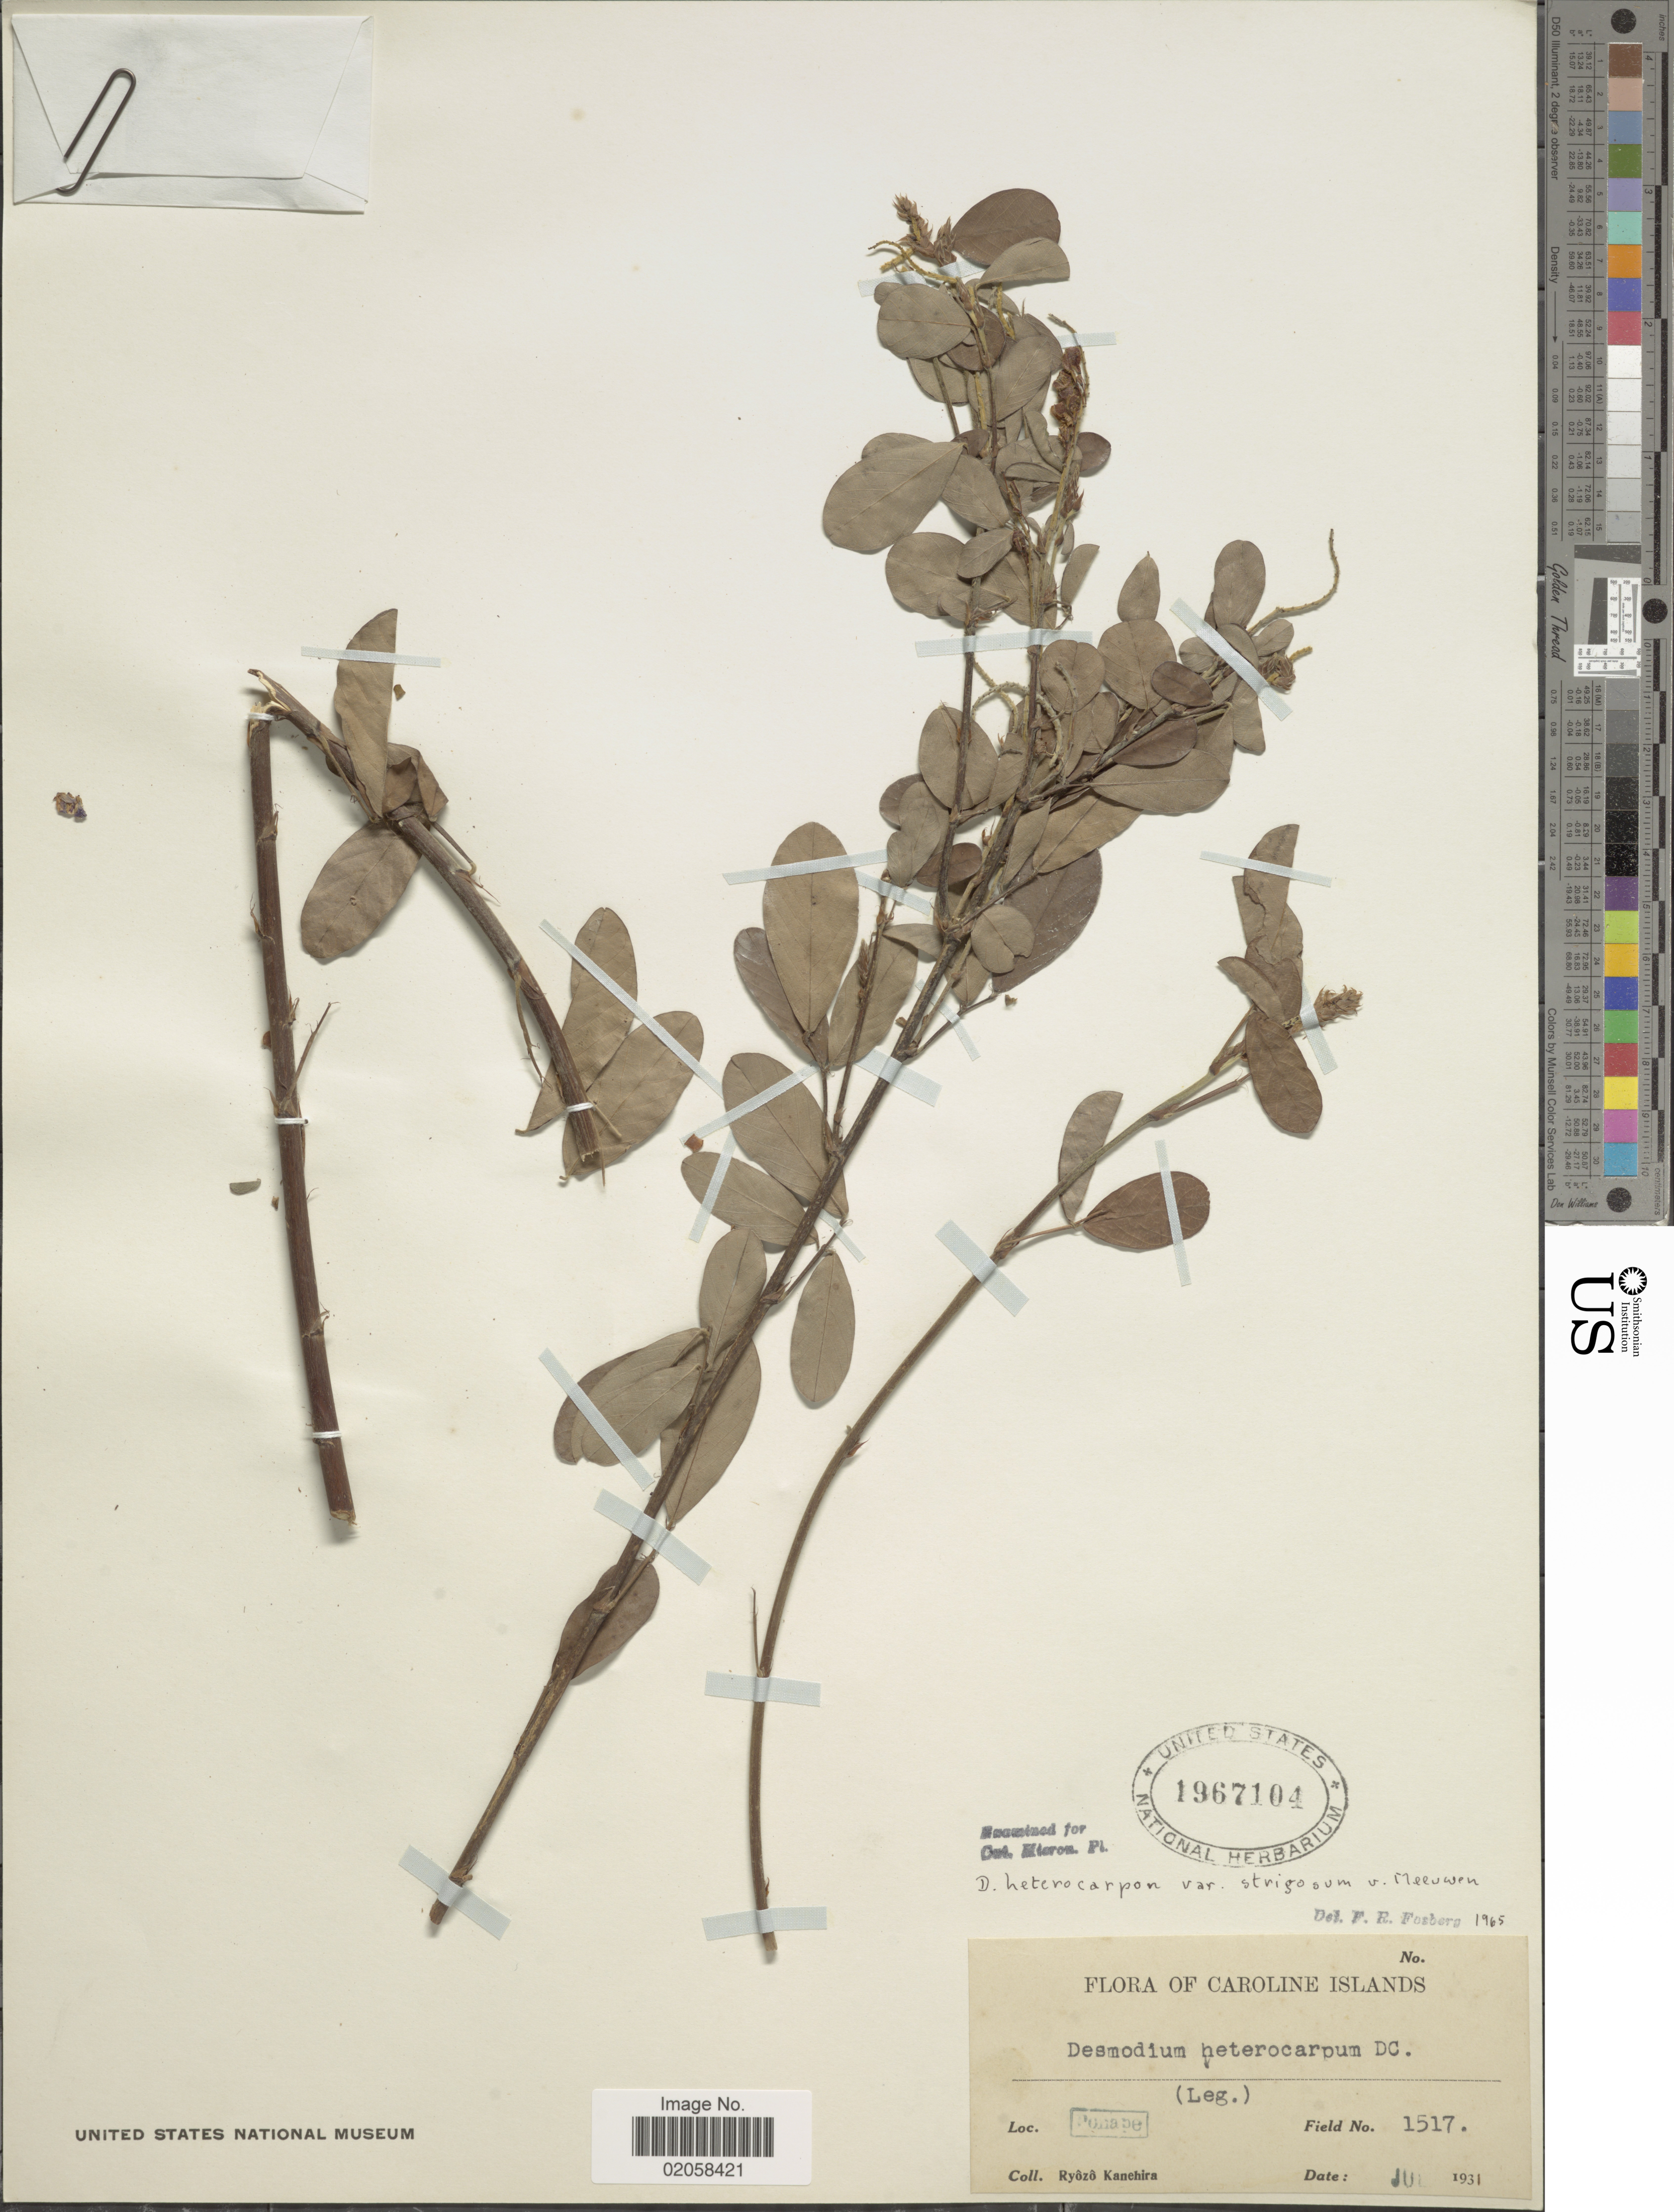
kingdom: Plantae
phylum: Tracheophyta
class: Magnoliopsida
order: Fabales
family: Fabaceae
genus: Grona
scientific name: Grona heterocarpos var. strigosa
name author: (Meeuwen) H. Ohashi & K. Ohashi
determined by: Strong, Mark T., (BOT), Smithsonian Institution - National Museum of Natural History (UNITED STATES)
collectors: R. Kanehira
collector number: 1517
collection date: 1931-07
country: Micronesia, Federated States of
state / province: Pohnpei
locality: Caroline Islands, Ponape.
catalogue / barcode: US 1967104